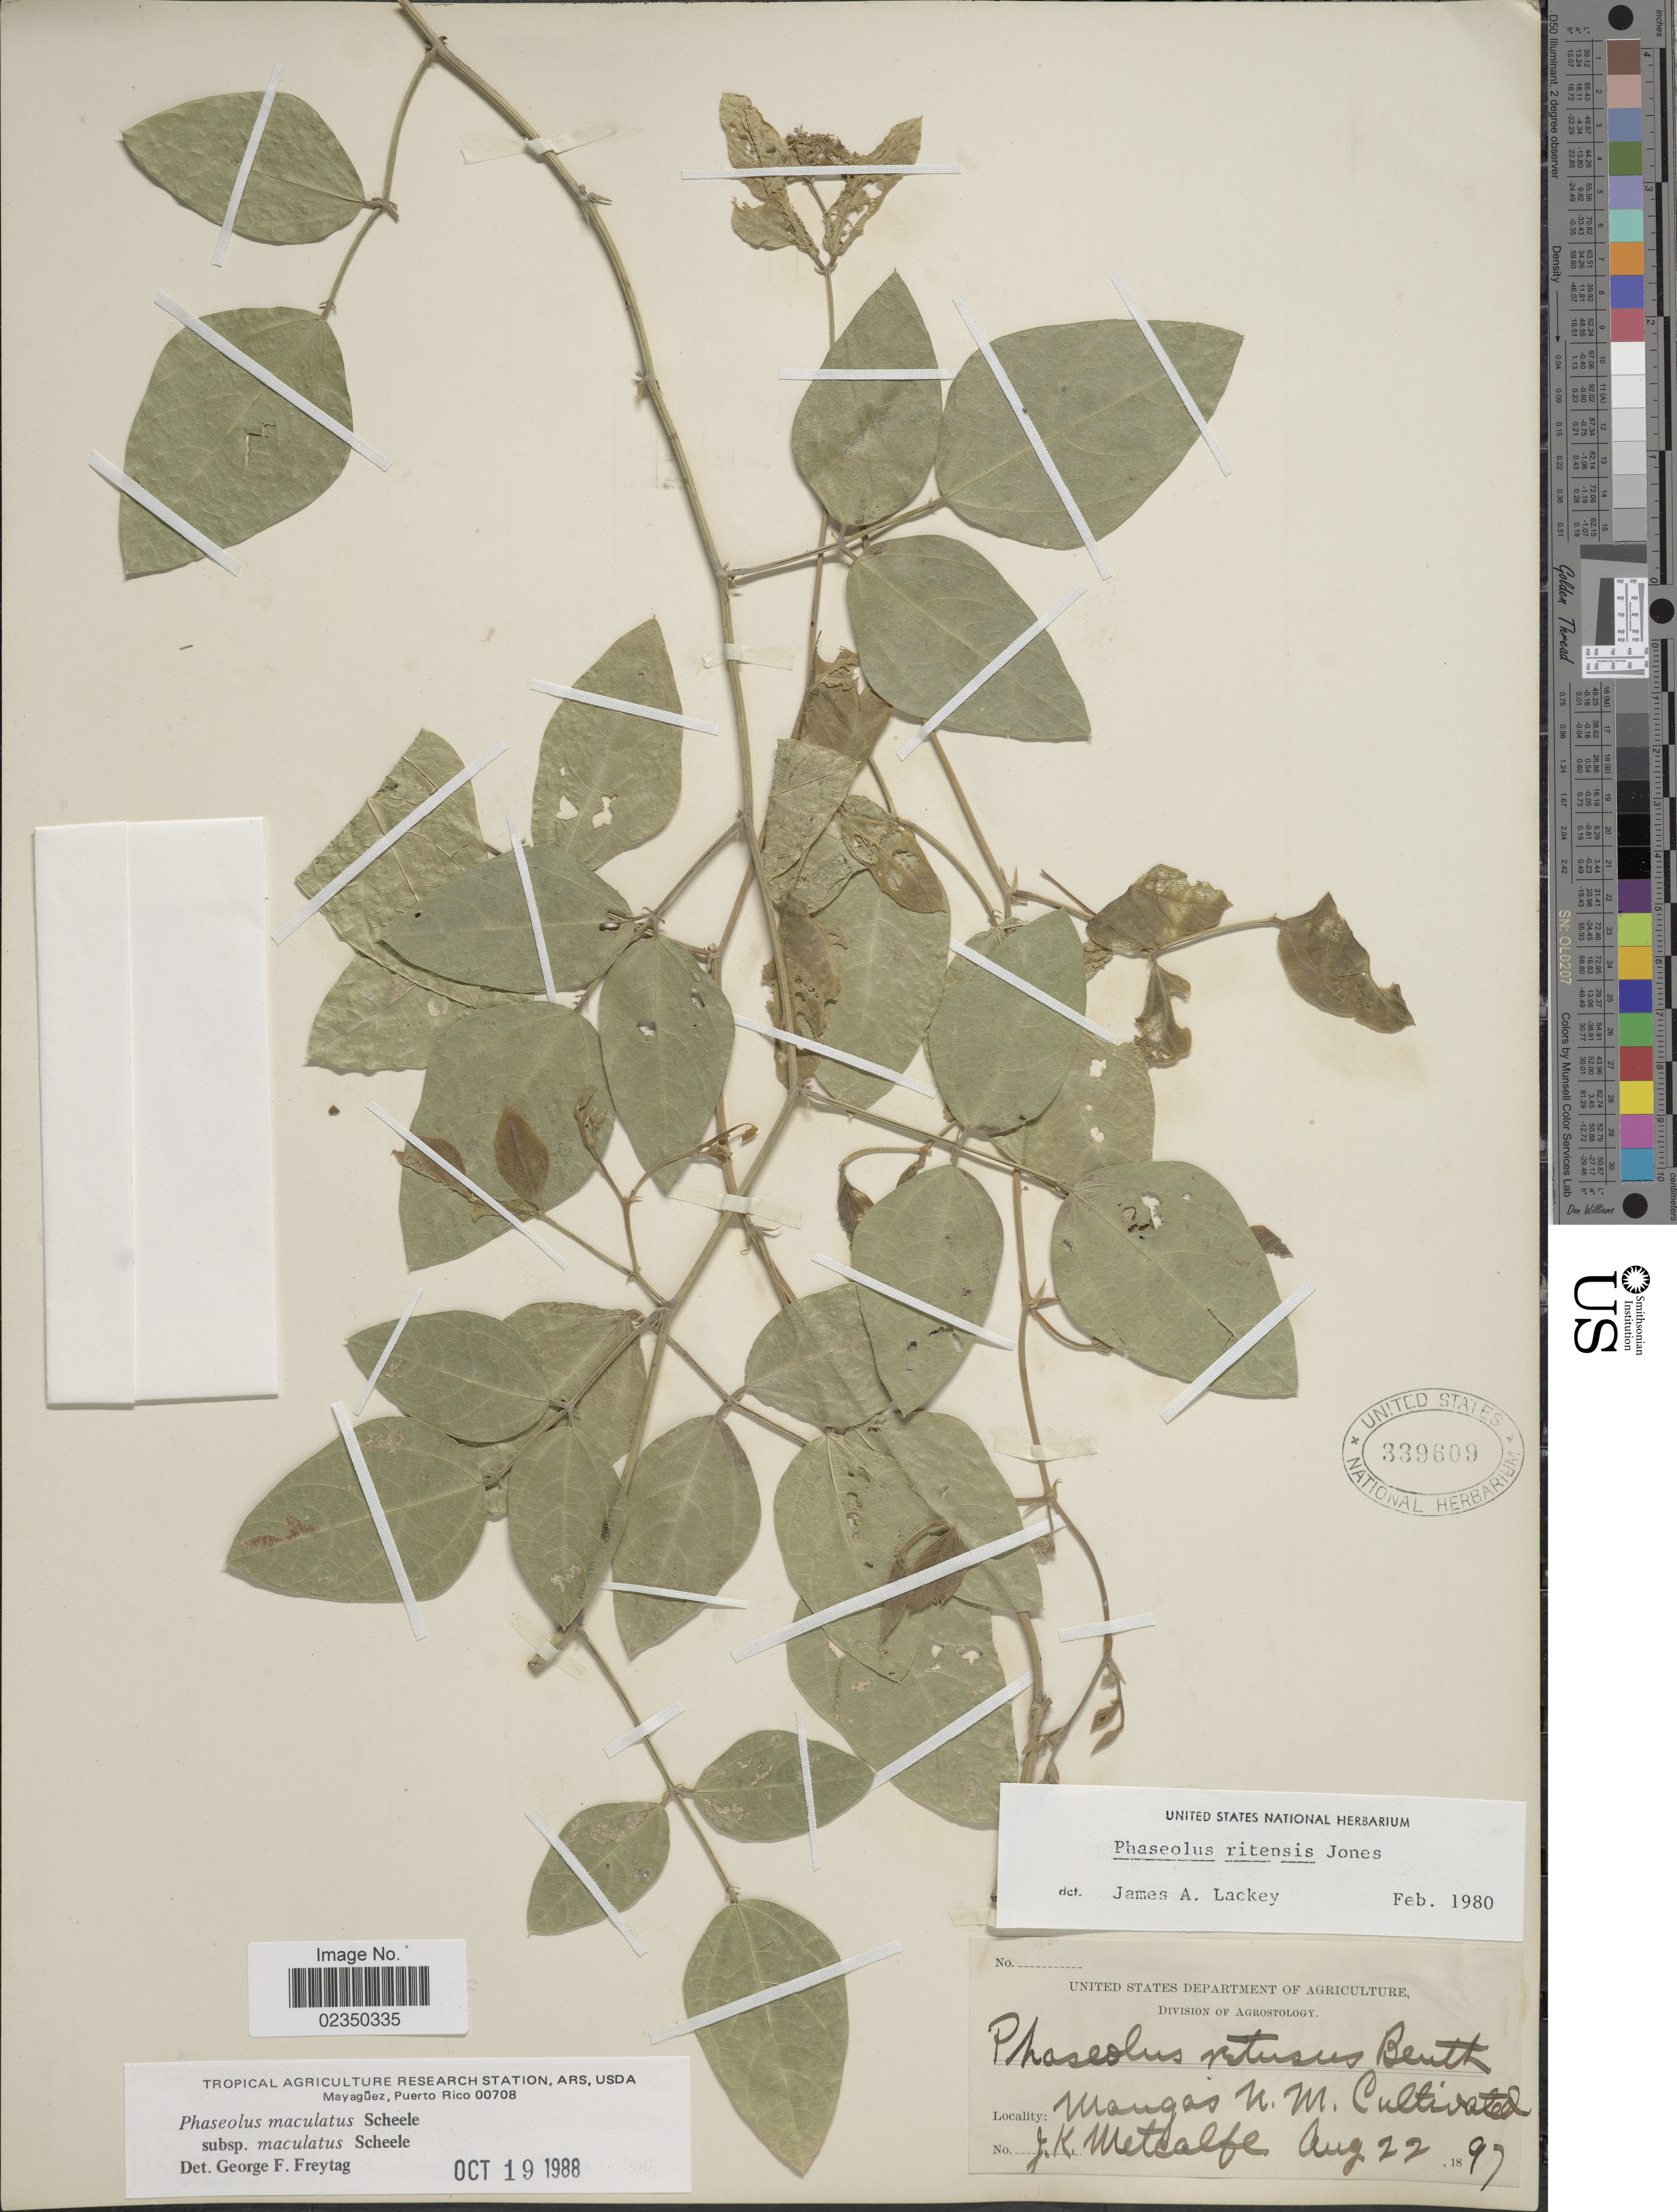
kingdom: Plantae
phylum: Tracheophyta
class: Magnoliopsida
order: Fabales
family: Fabaceae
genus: Phaseolus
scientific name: Phaseolus maculatus subsp. maculatus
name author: Scheele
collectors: J. Metcalfe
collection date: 1897-08-22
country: United States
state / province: New Mexico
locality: Mangas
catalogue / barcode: US 339609